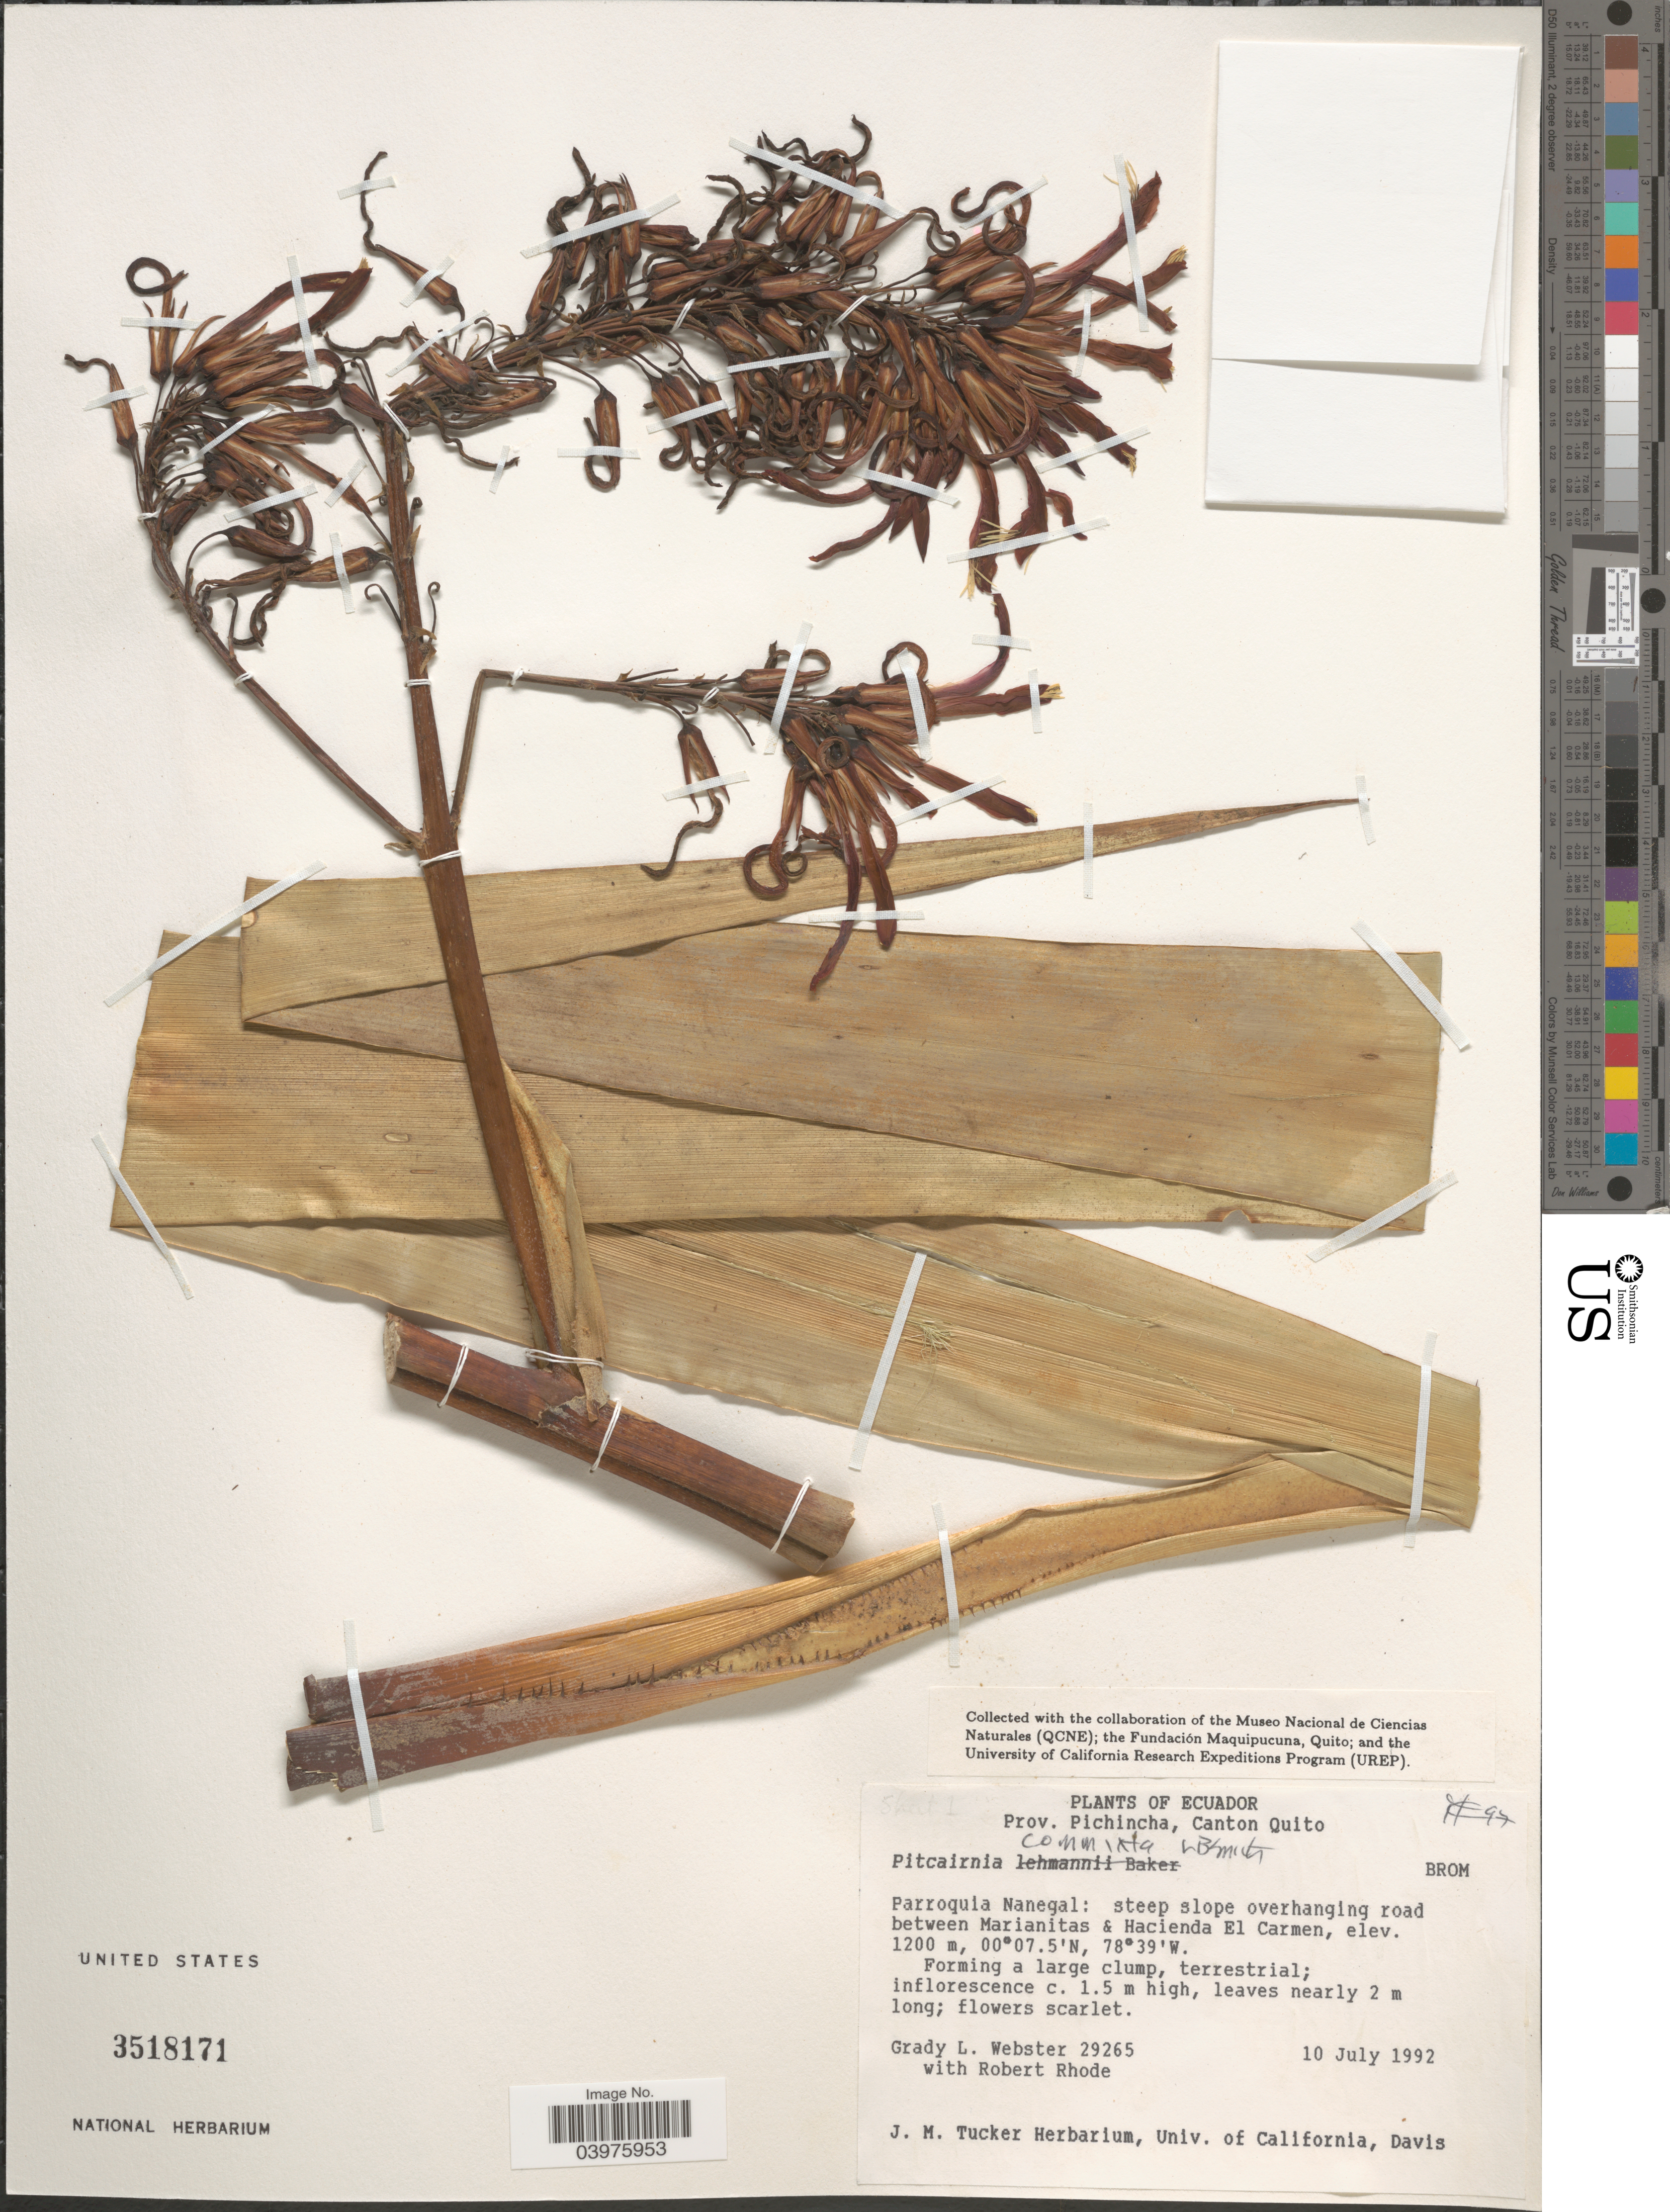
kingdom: Plantae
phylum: Tracheophyta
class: Liliopsida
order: Poales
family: Bromeliaceae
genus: Pitcairnia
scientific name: Pitcairnia commixta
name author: L.B. Sm.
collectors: G. L. Webster & R. Rhode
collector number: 29265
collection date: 1992-07-10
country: Ecuador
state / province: Pichincha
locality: Canton Quito. Parroquia Nanegal: steep slope overhanging road between Marianitas & Hacienda El Carmen.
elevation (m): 1200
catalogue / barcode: US 3518171